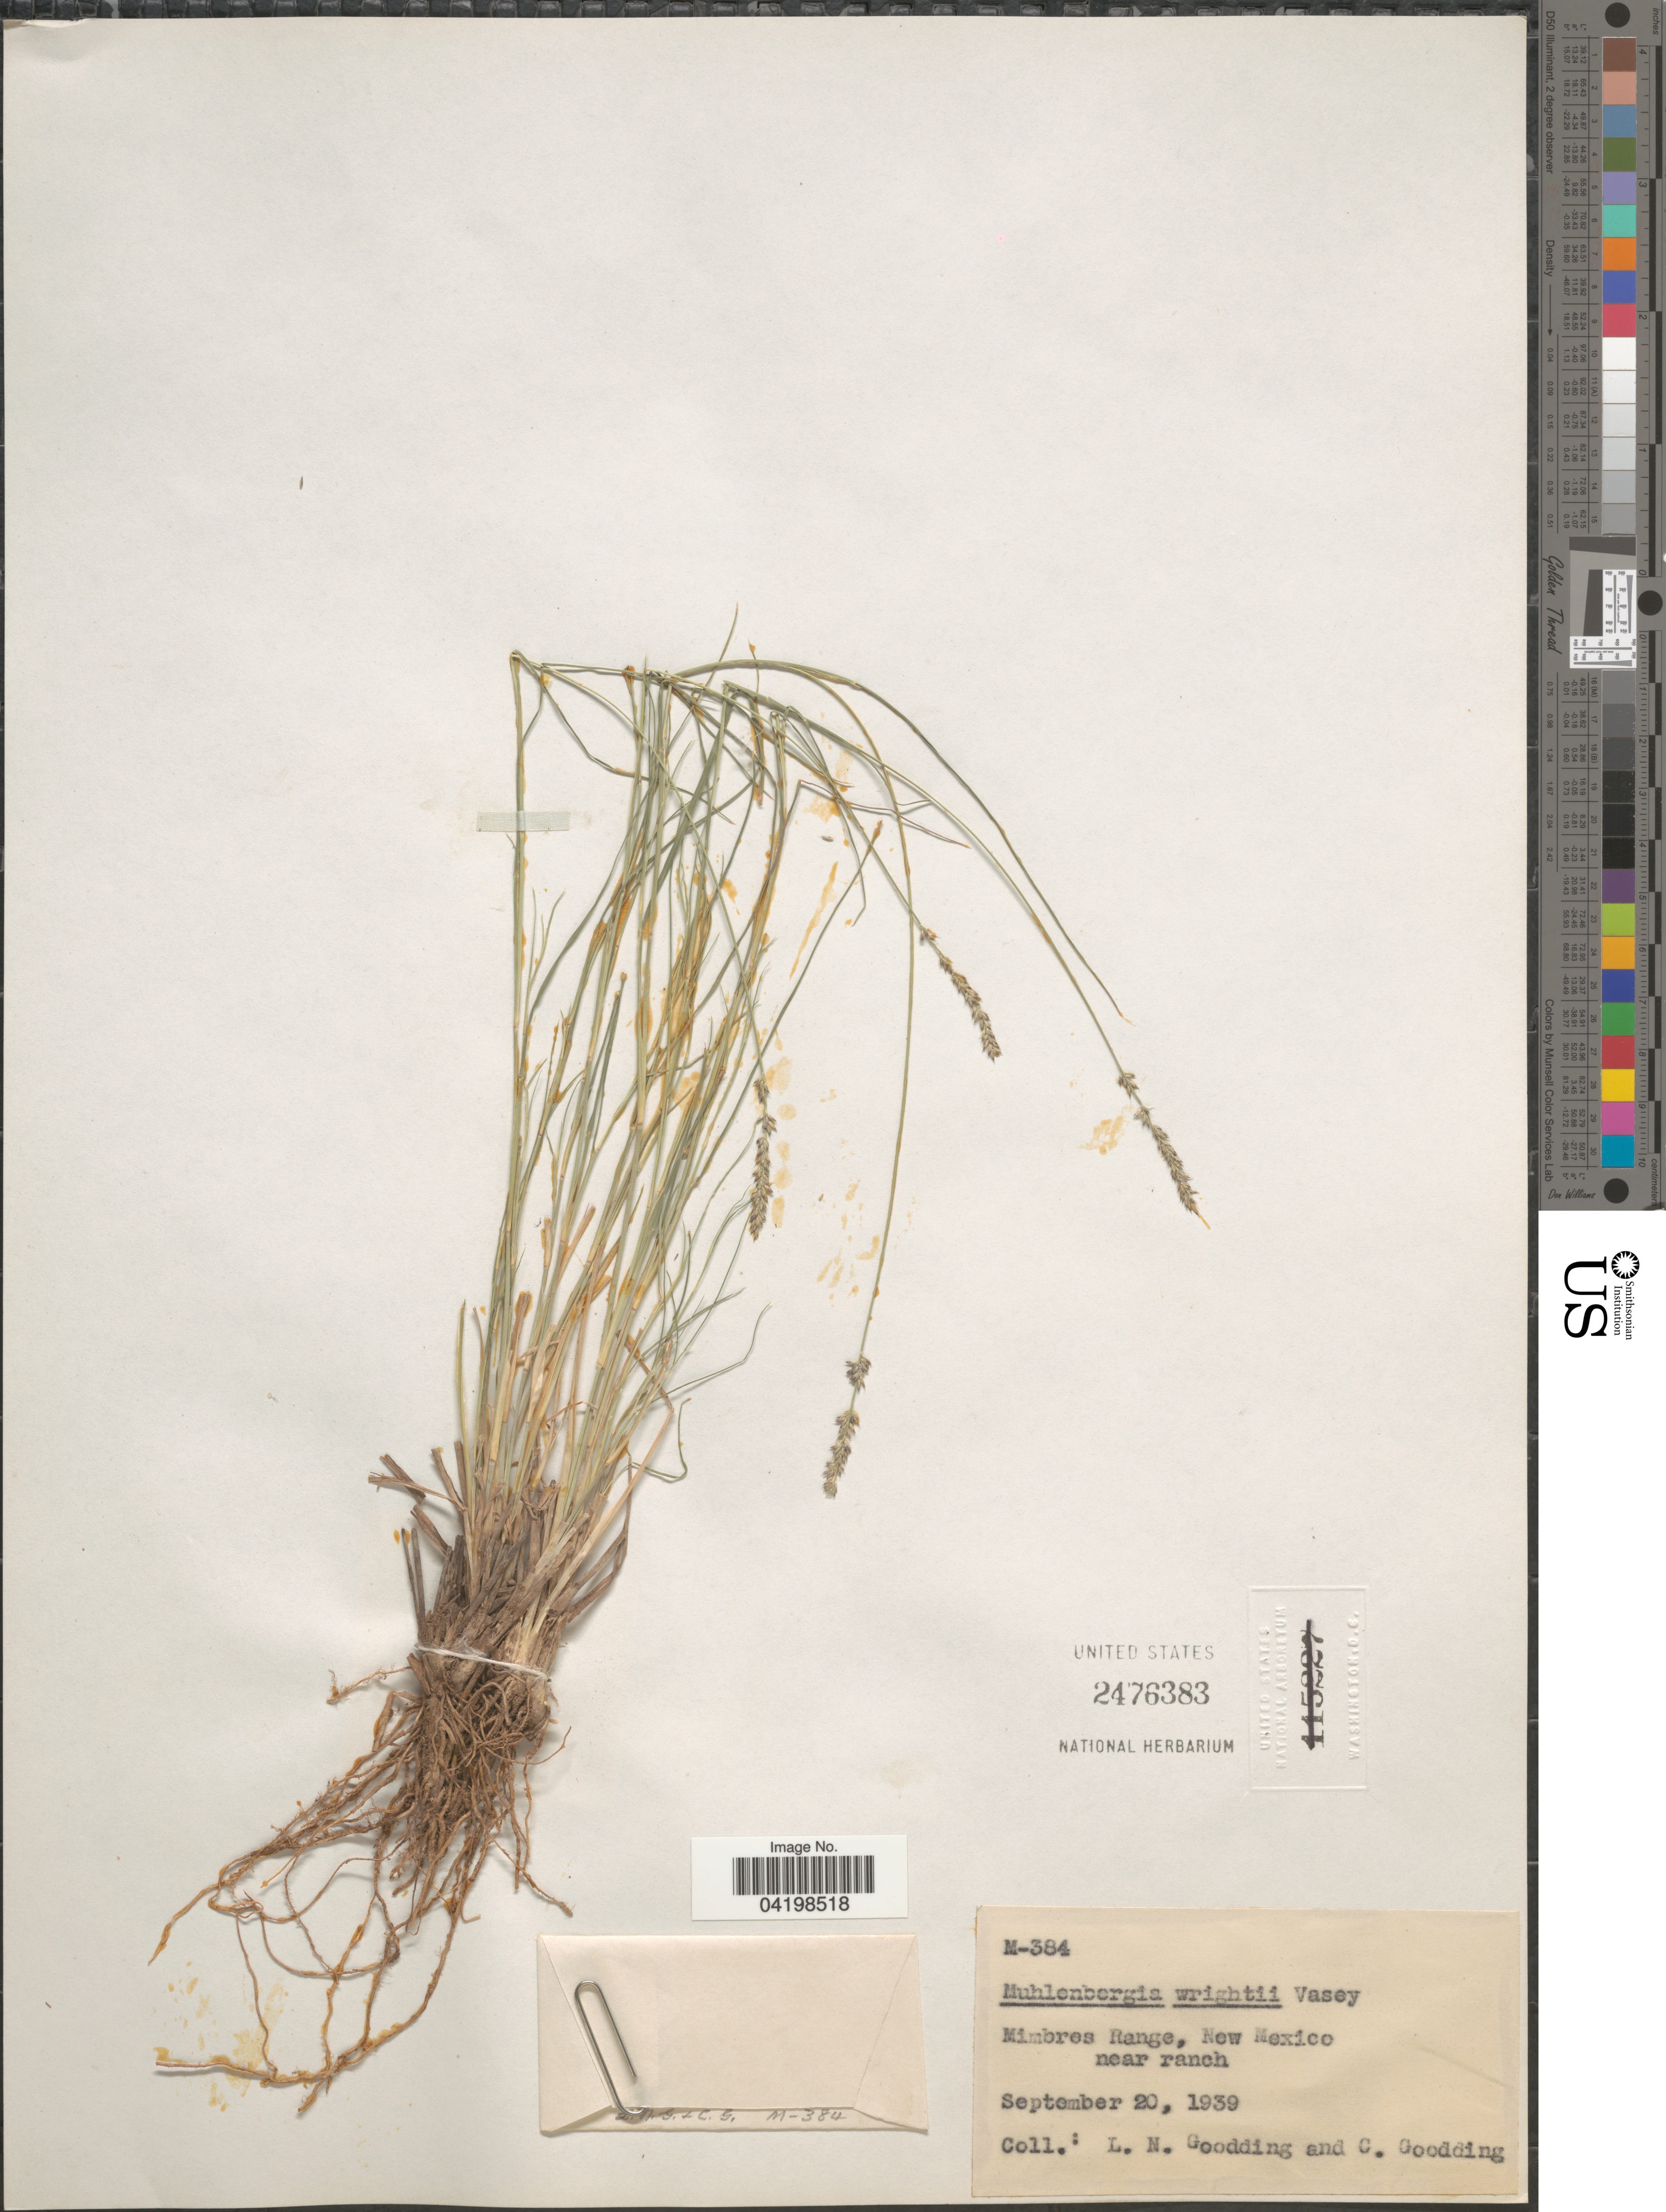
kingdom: Plantae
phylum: Tracheophyta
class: Liliopsida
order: Poales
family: Poaceae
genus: Muhlenbergia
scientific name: Muhlenbergia wrightii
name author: Vasey ex J.M. Coult.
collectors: L. N. Goodding & C. Goodding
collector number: M-384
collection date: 1939-09-20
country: United States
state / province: New Mexico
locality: Mimbres Range, near ranch.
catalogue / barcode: US 2476383